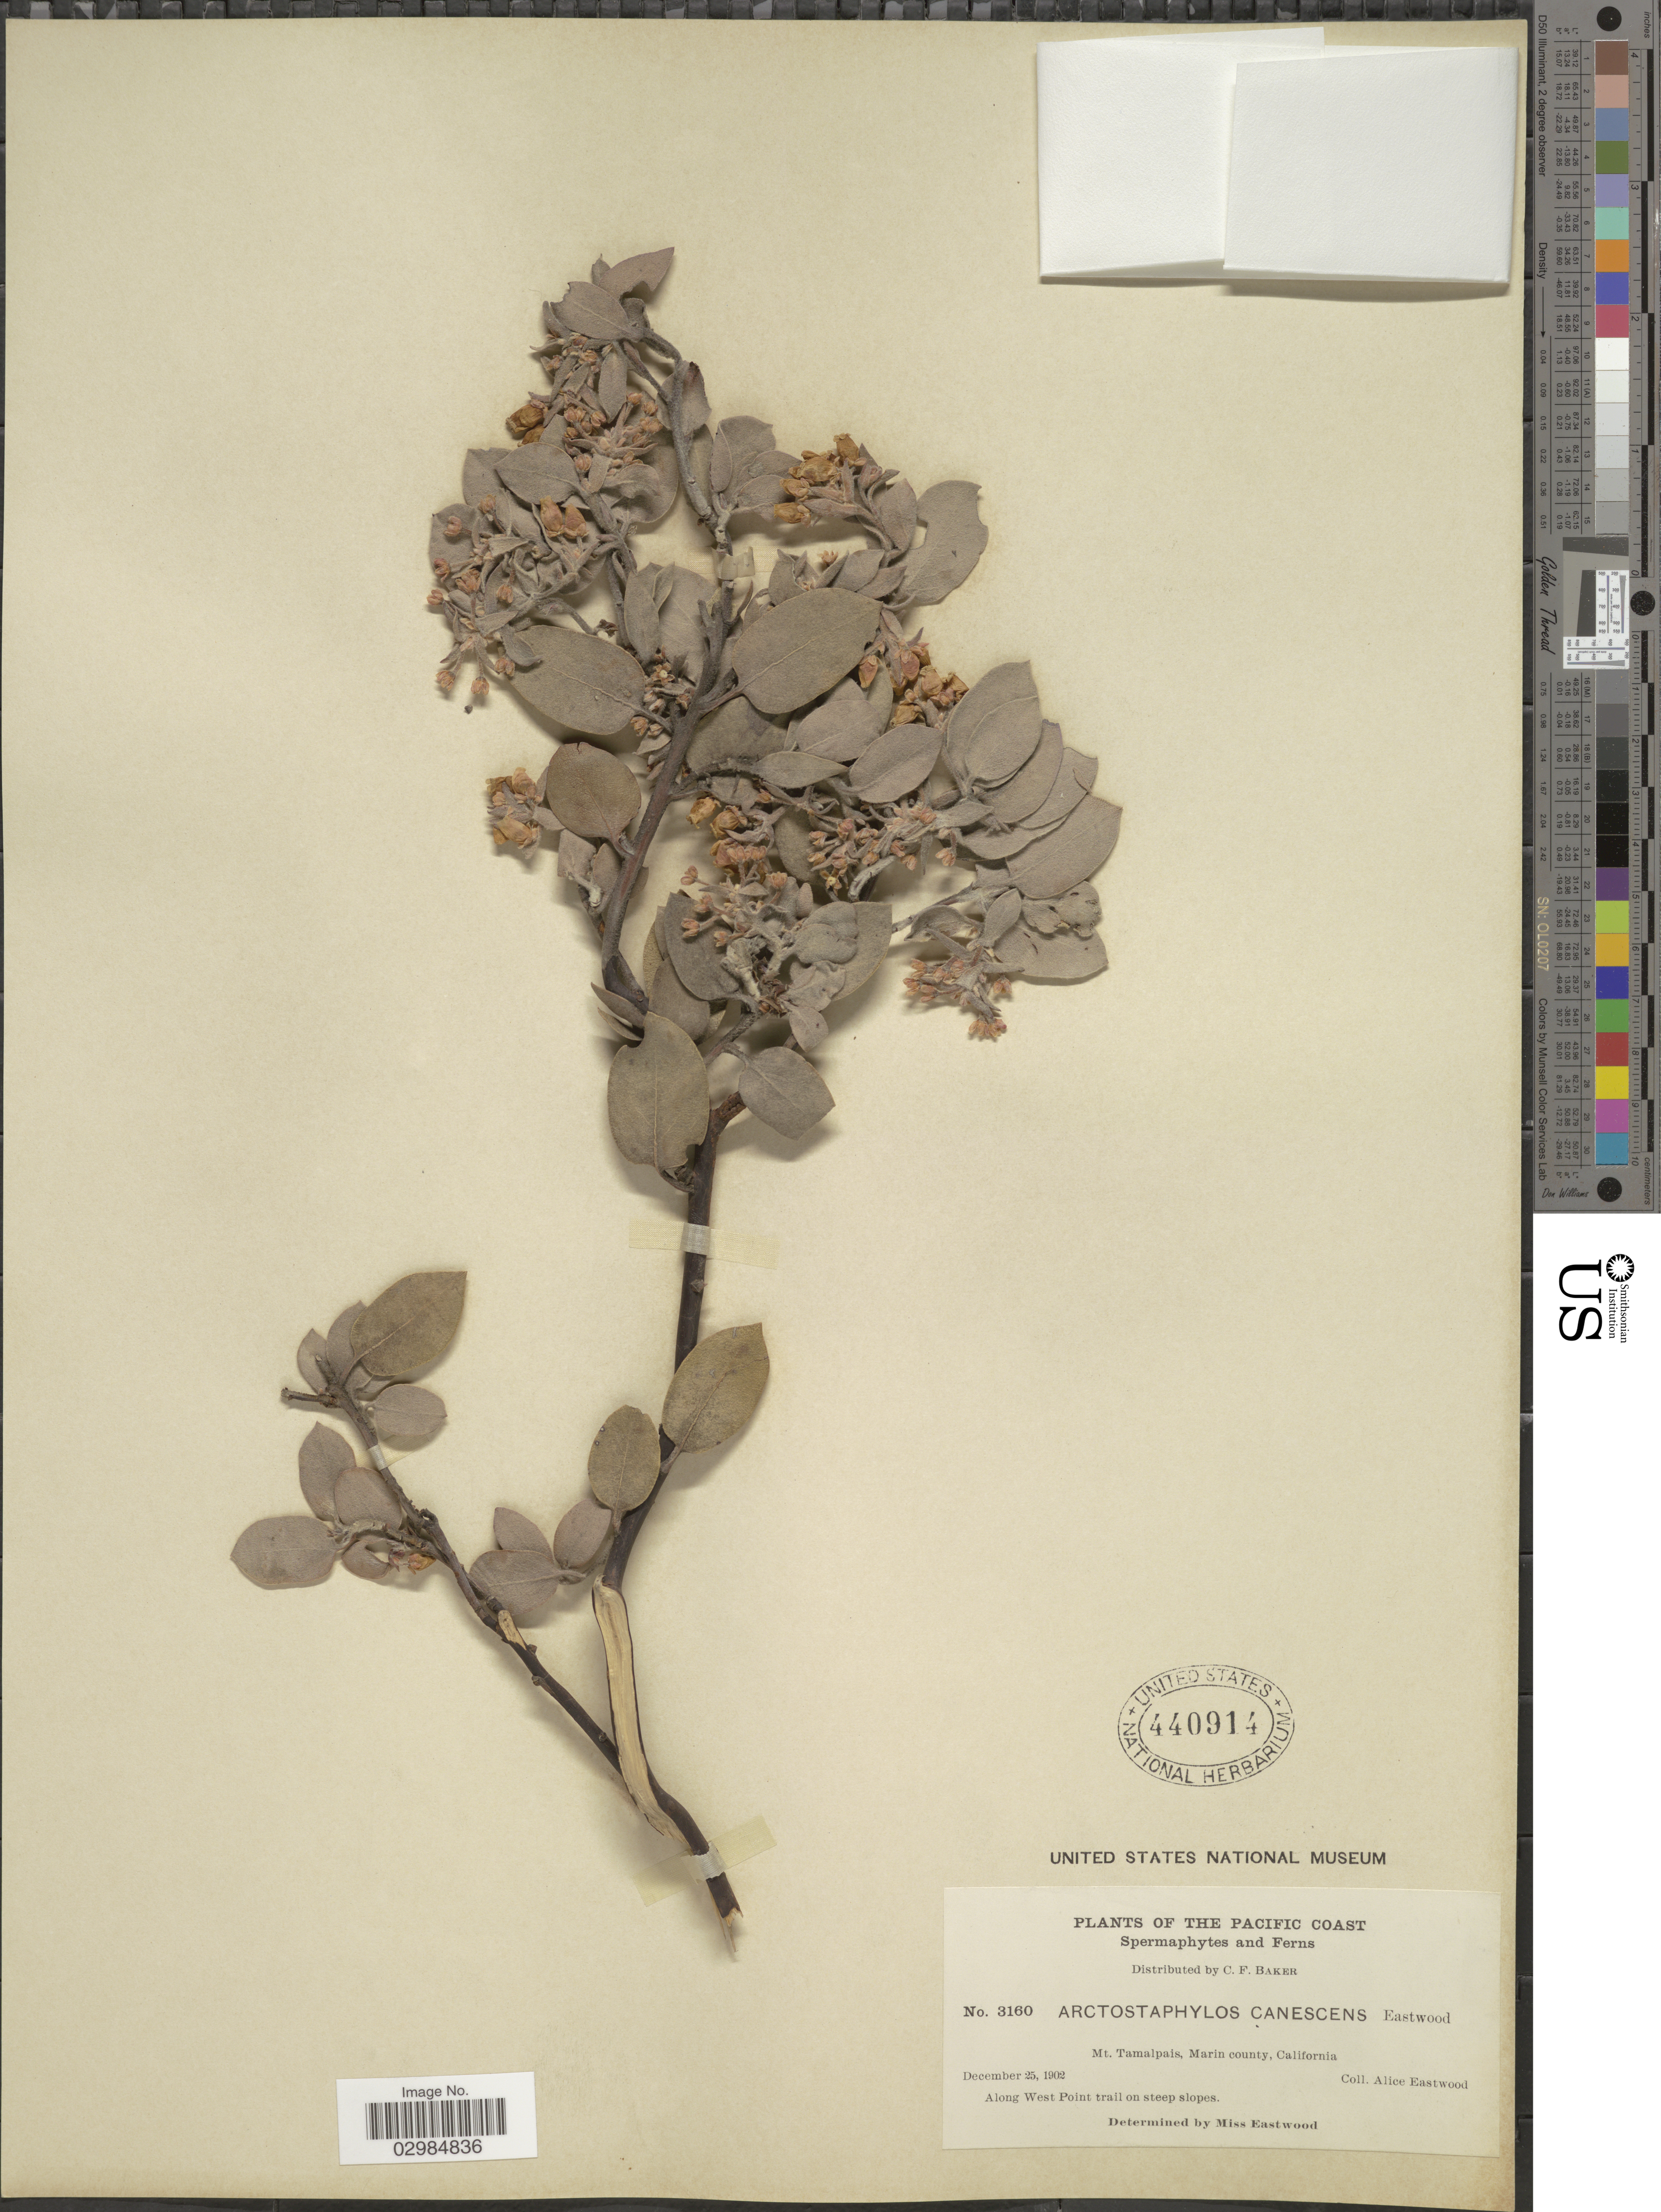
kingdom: Plantae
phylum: Tracheophyta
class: Magnoliopsida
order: Ericales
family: Ericaceae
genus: Arctostaphylos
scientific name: Arctostaphylos tomentosa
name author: (Pursh) Lindl.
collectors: A. Eastwood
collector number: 3160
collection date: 1902-12-25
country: United States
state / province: California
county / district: Marin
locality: The Pacific Coast. Mt. Tamalpais, Marin county. Along West Point trail on steep slopes.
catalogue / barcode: US 440914